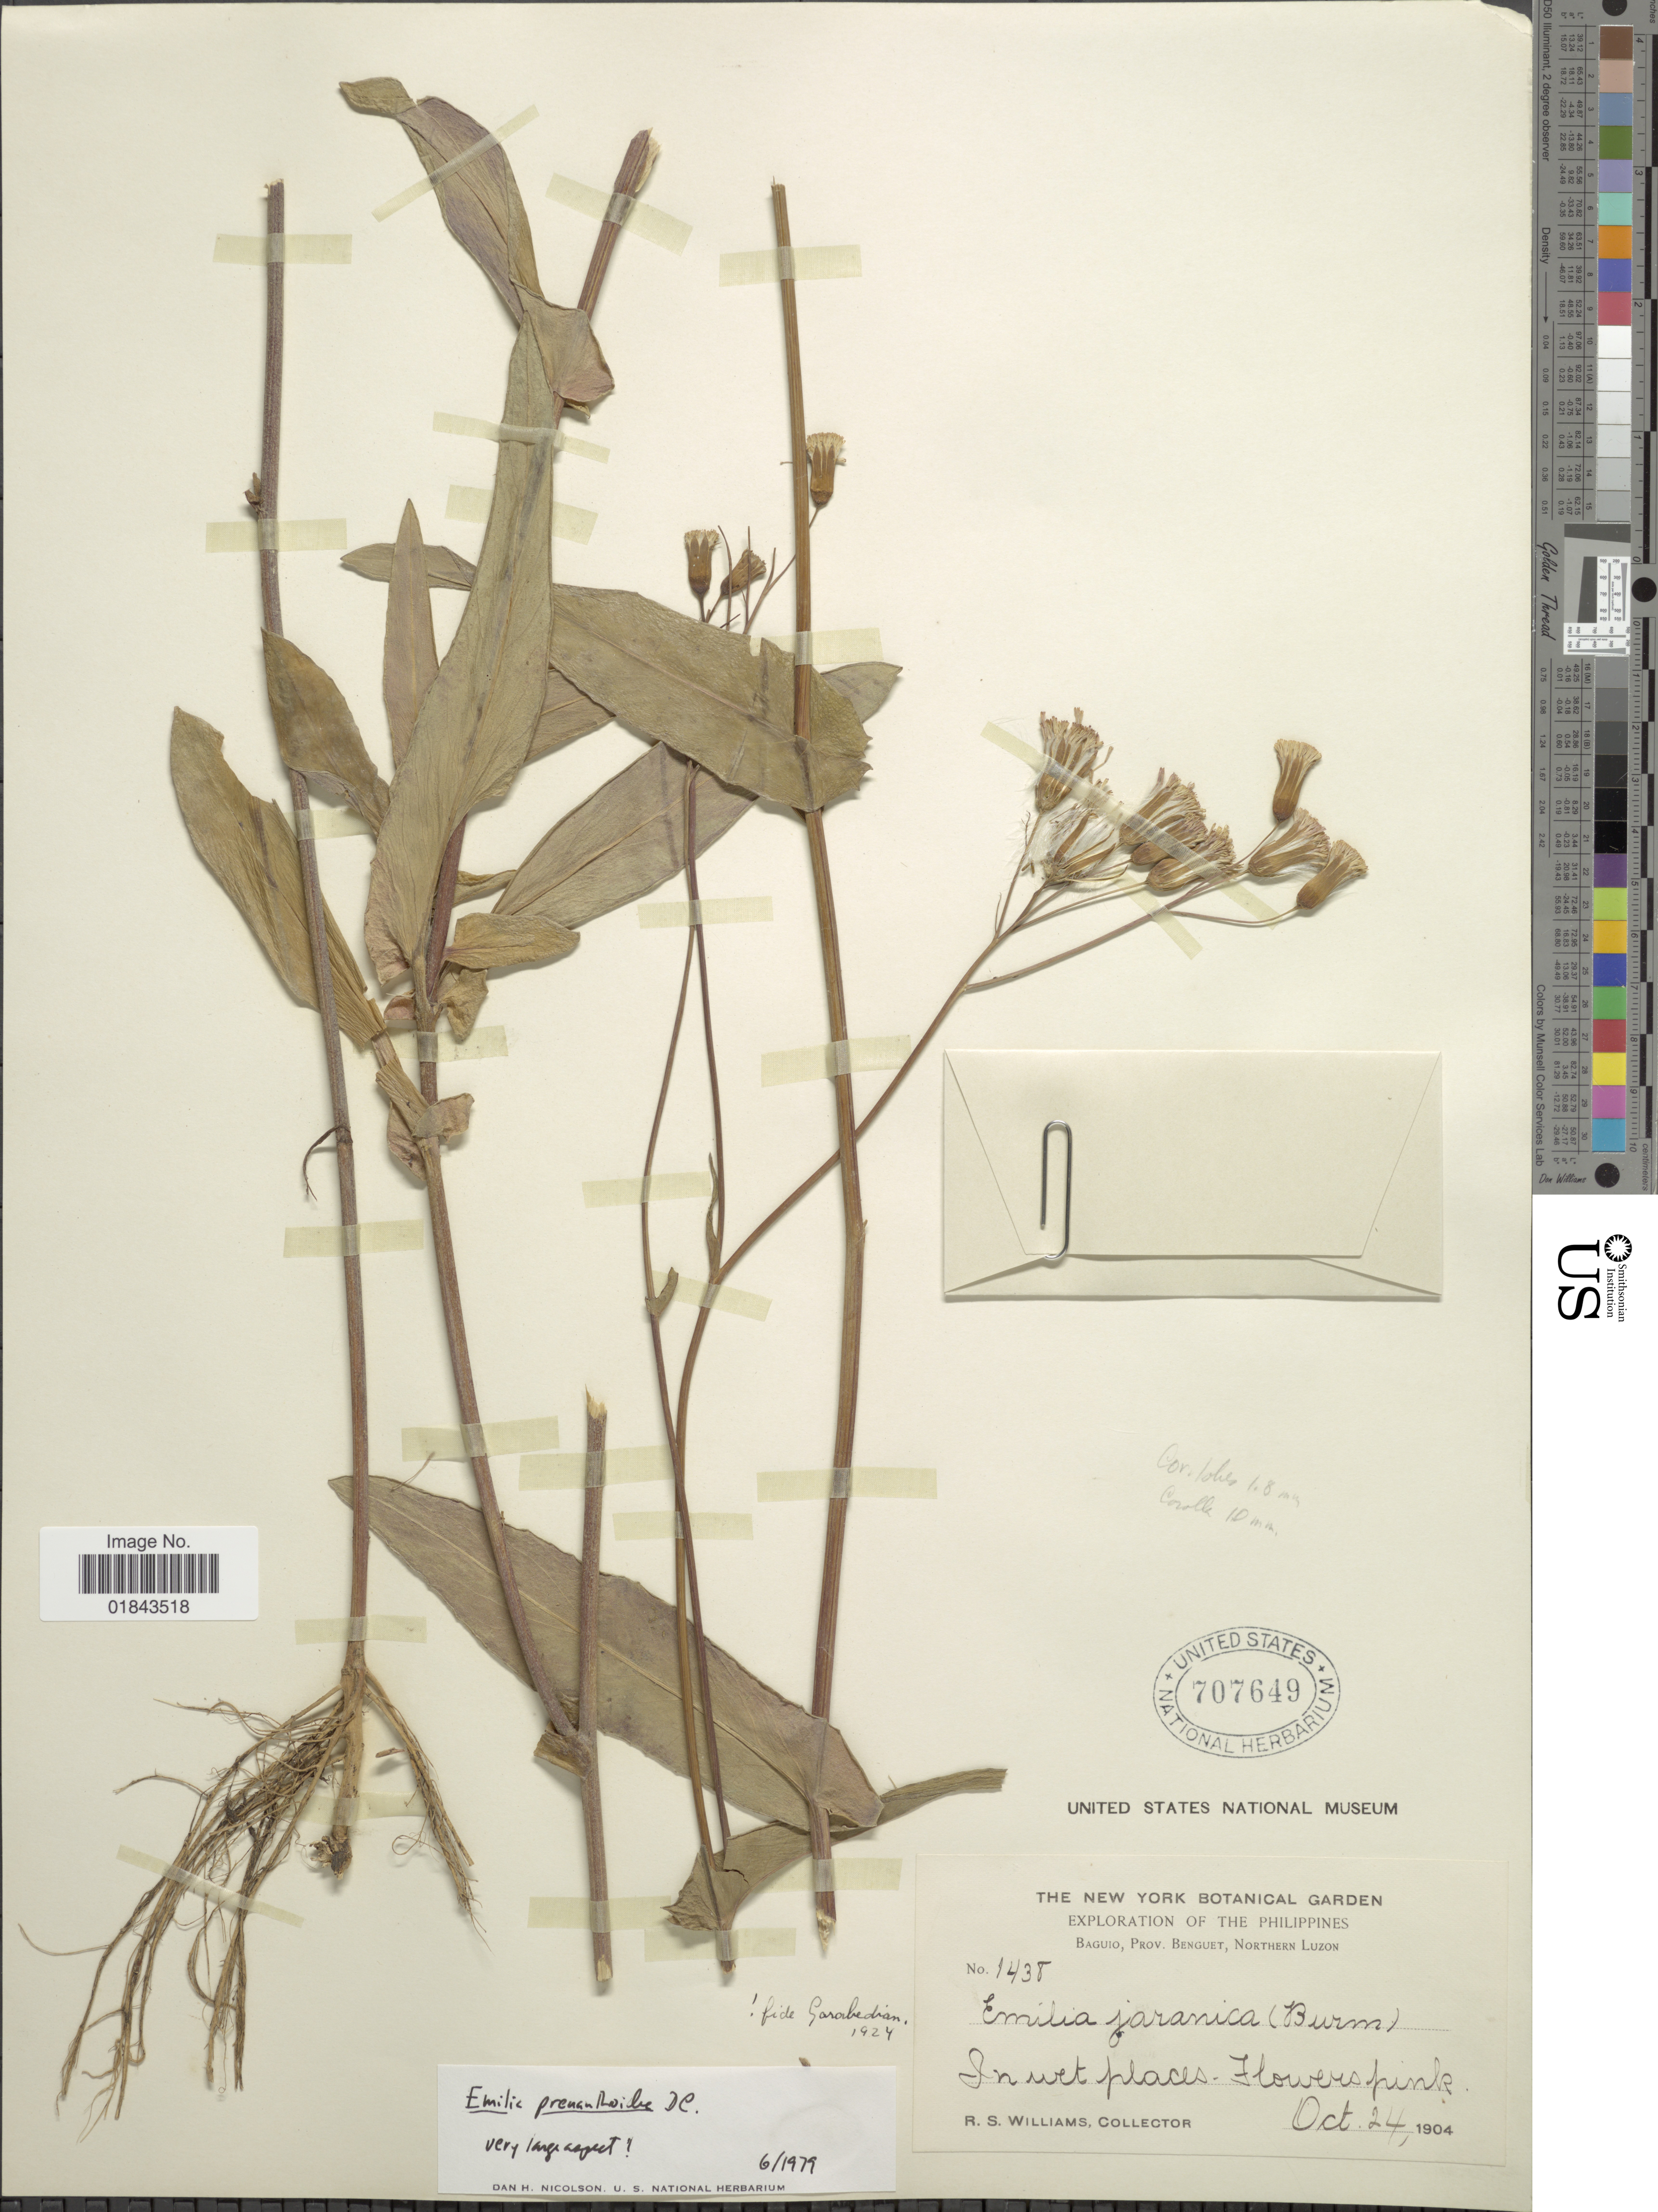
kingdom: Plantae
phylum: Tracheophyta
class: Magnoliopsida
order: Asterales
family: Asteraceae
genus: Emilia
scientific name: Emilia prenanthoidea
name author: DC.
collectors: R. S. Williams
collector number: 1438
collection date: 1904-10-24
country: Philippines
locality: The Philippines, Baguio, Prov. Benguet, Northern Luzon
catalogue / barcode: US 707649